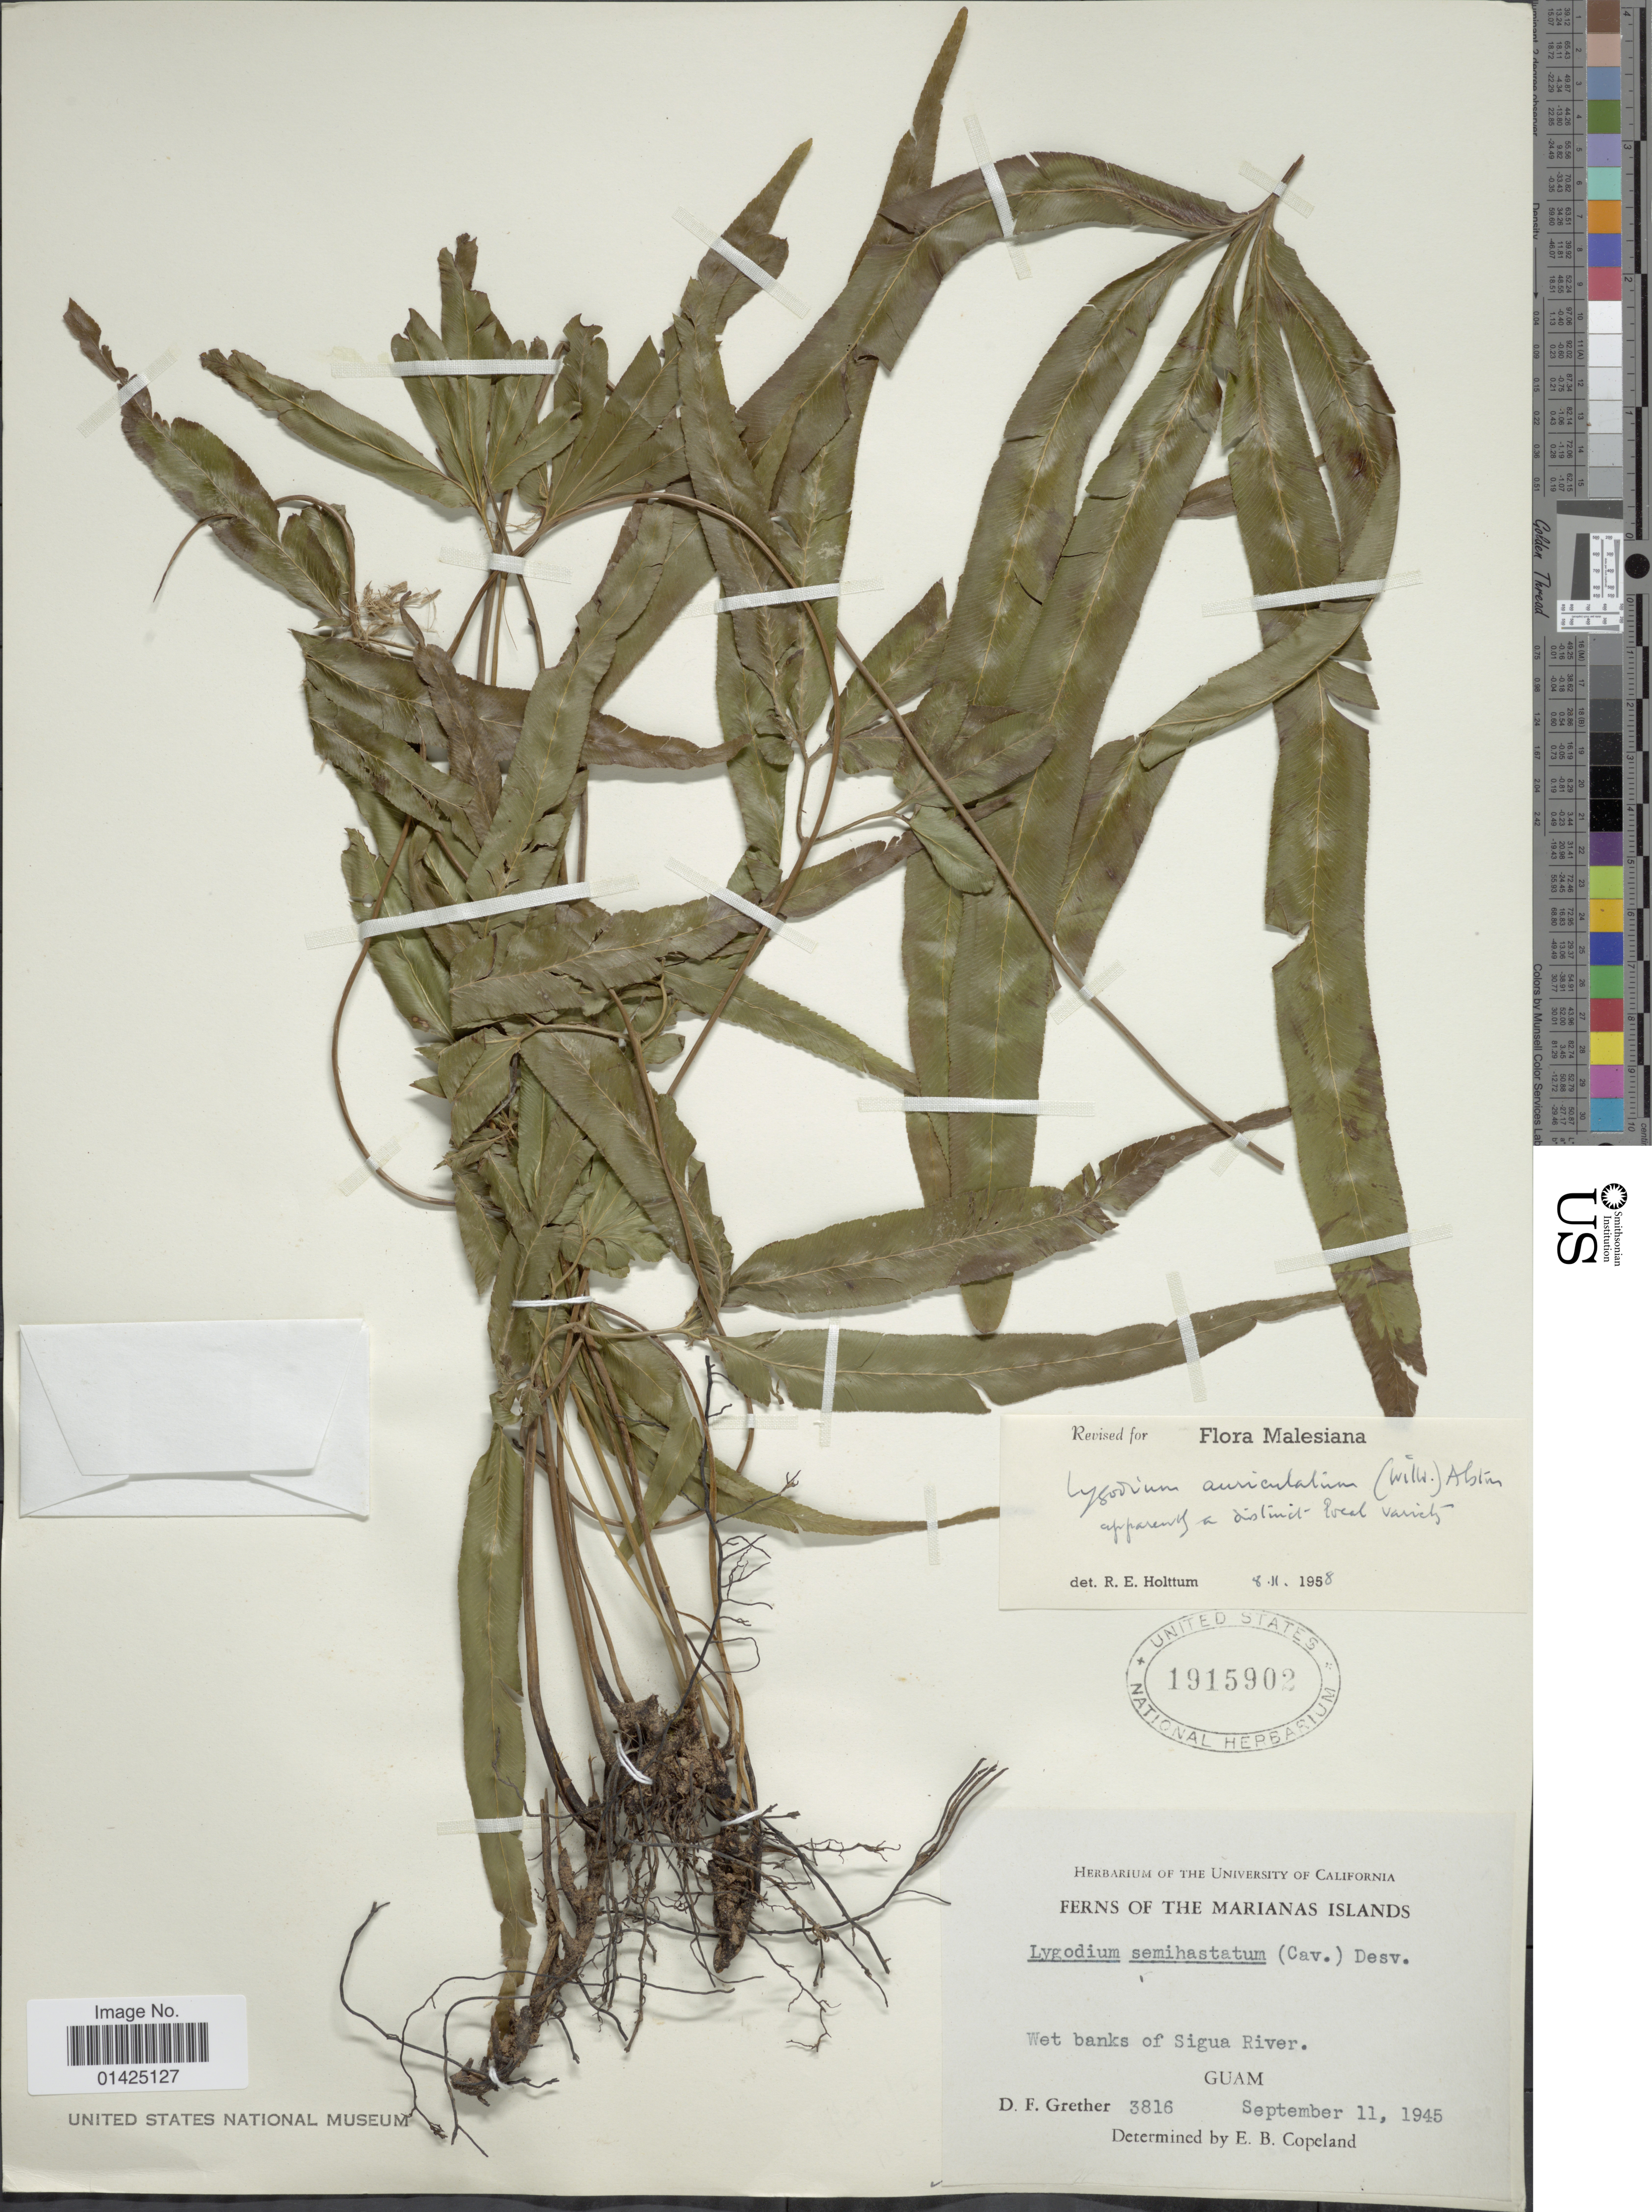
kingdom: Plantae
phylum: Tracheophyta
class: Polypodiopsida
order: Schizaeales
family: Lygodiaceae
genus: Lygodium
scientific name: Lygodium auriculatum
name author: (Willd.) Alston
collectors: D. F. Grether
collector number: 3816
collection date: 1945-09-11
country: Guam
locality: Wet banks of Sigua River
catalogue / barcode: US 1915902